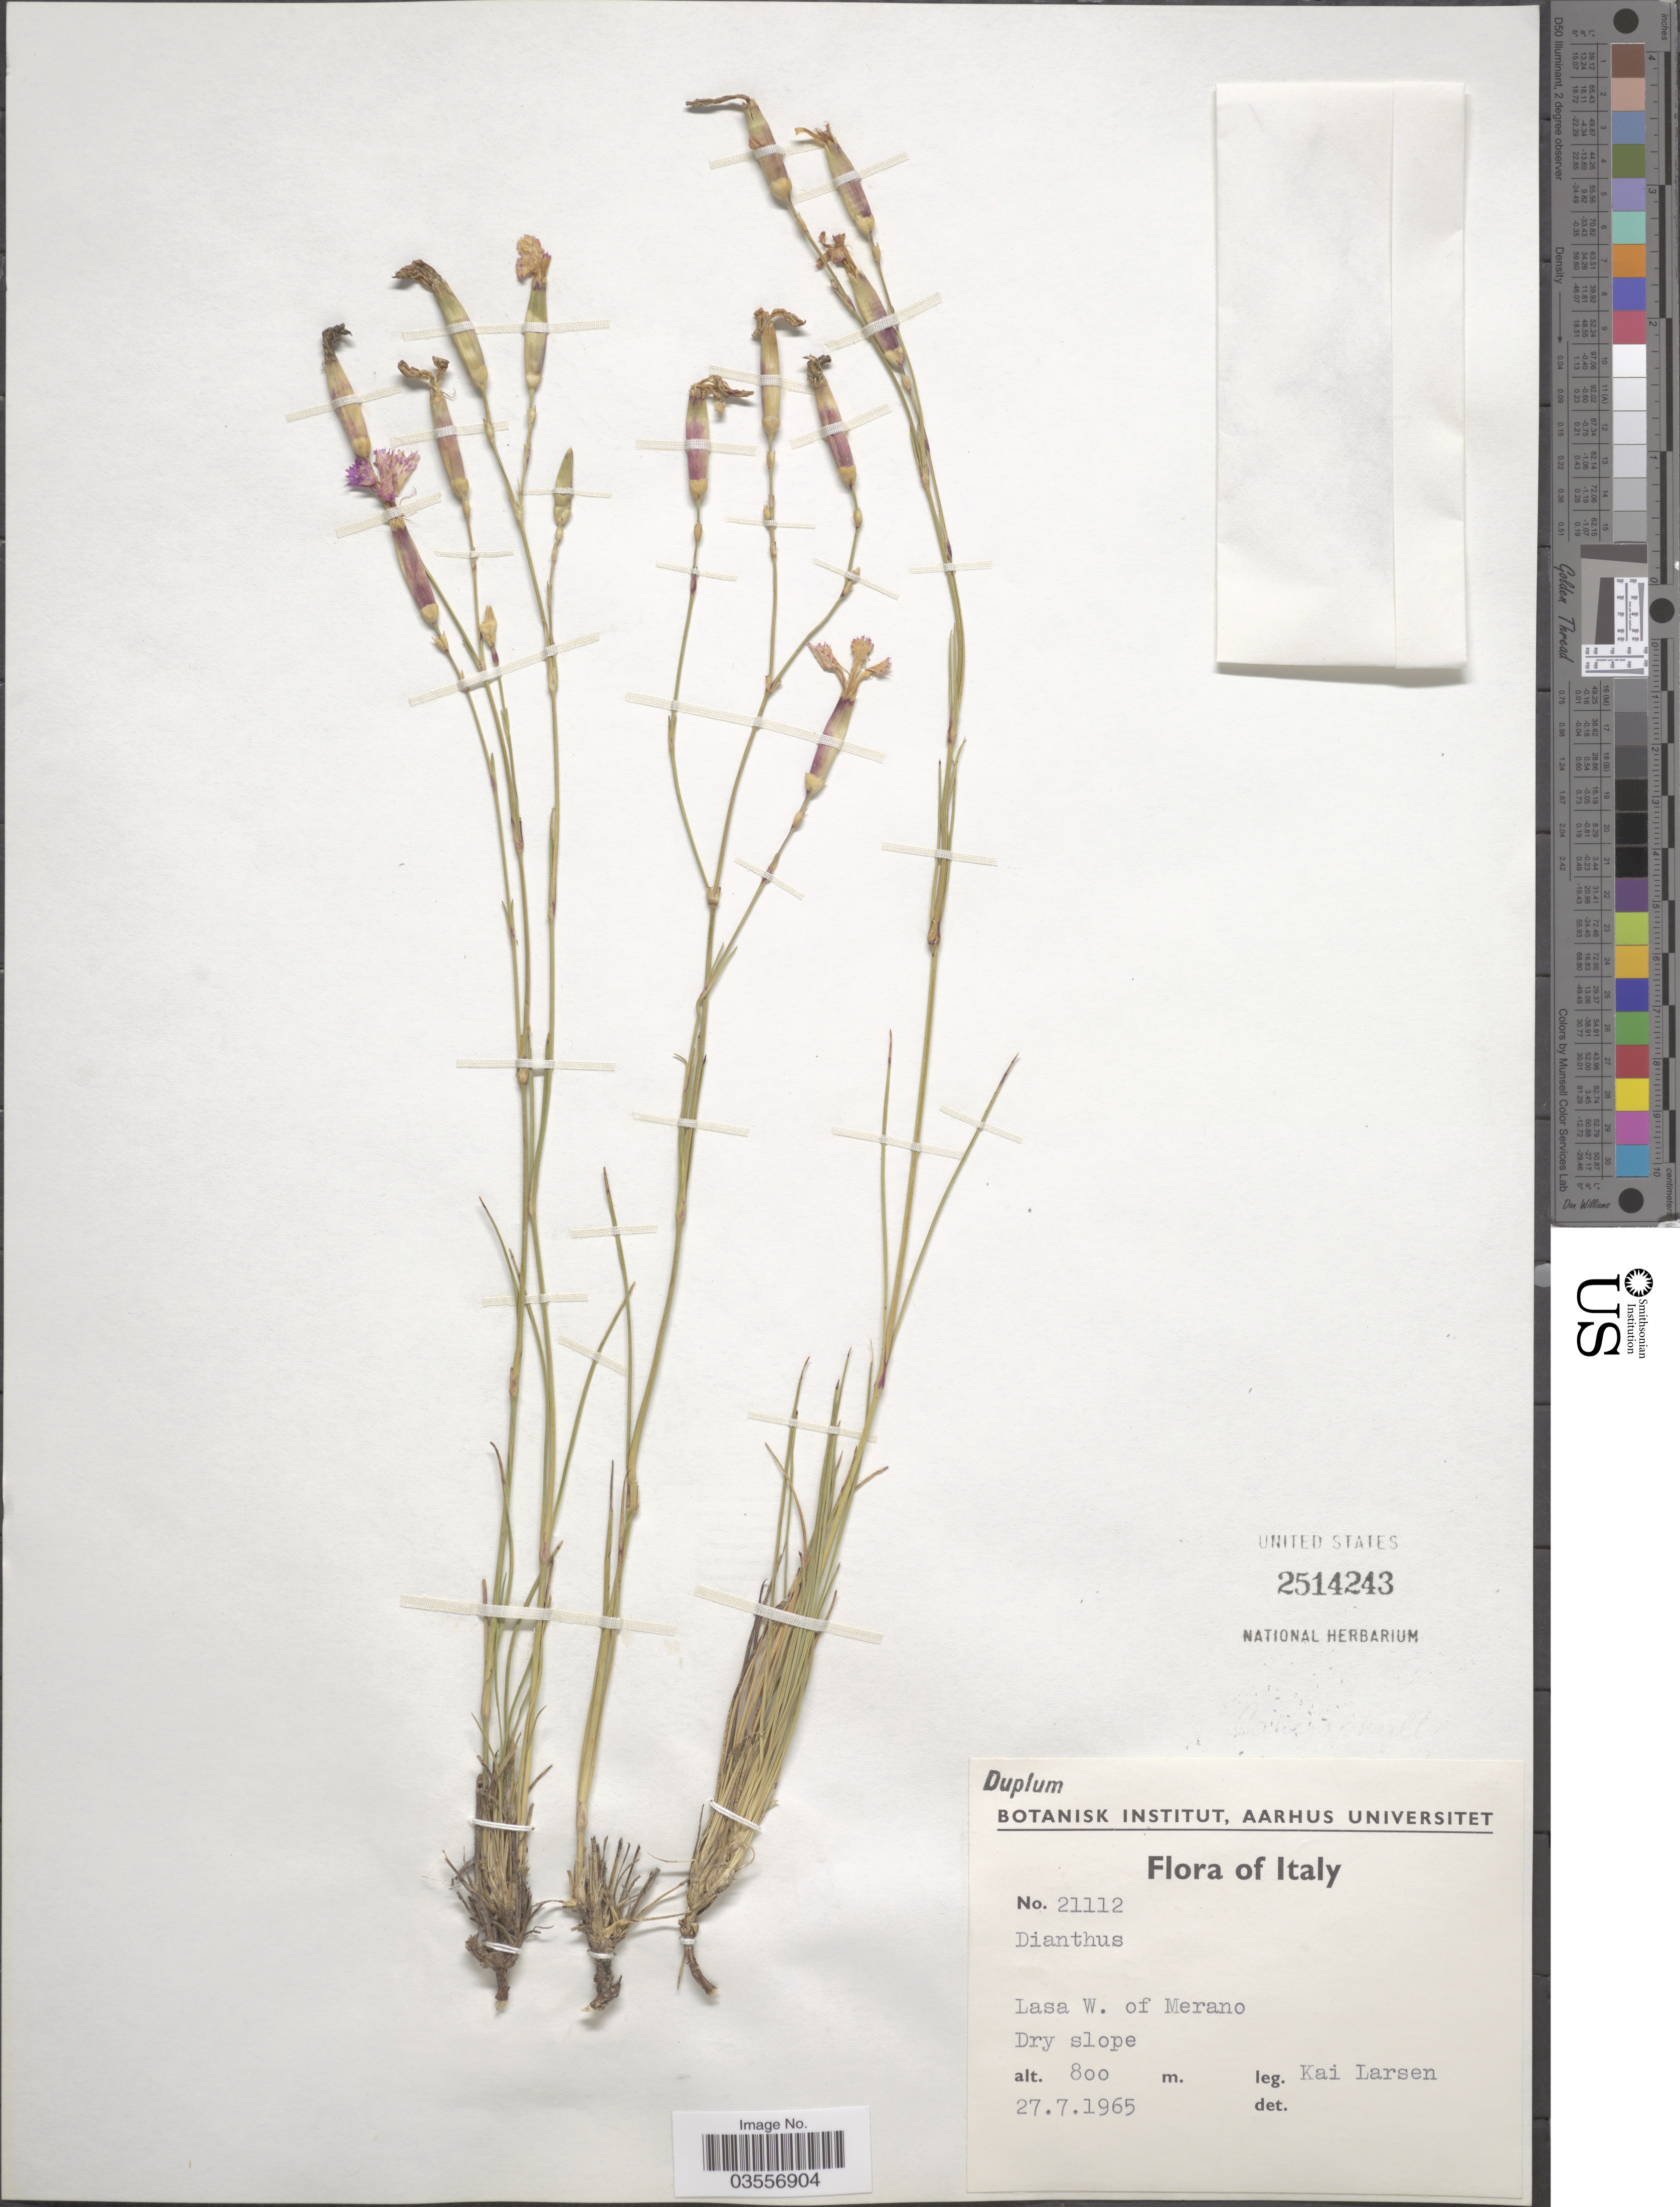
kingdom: Plantae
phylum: Tracheophyta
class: Magnoliopsida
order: Caryophyllales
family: Caryophyllaceae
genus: Dianthus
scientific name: Dianthus sp.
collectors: K. Larsen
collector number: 21112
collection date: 1965-07-27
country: Italy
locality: Lasa W. of Merano.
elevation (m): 800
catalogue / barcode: US 2514243